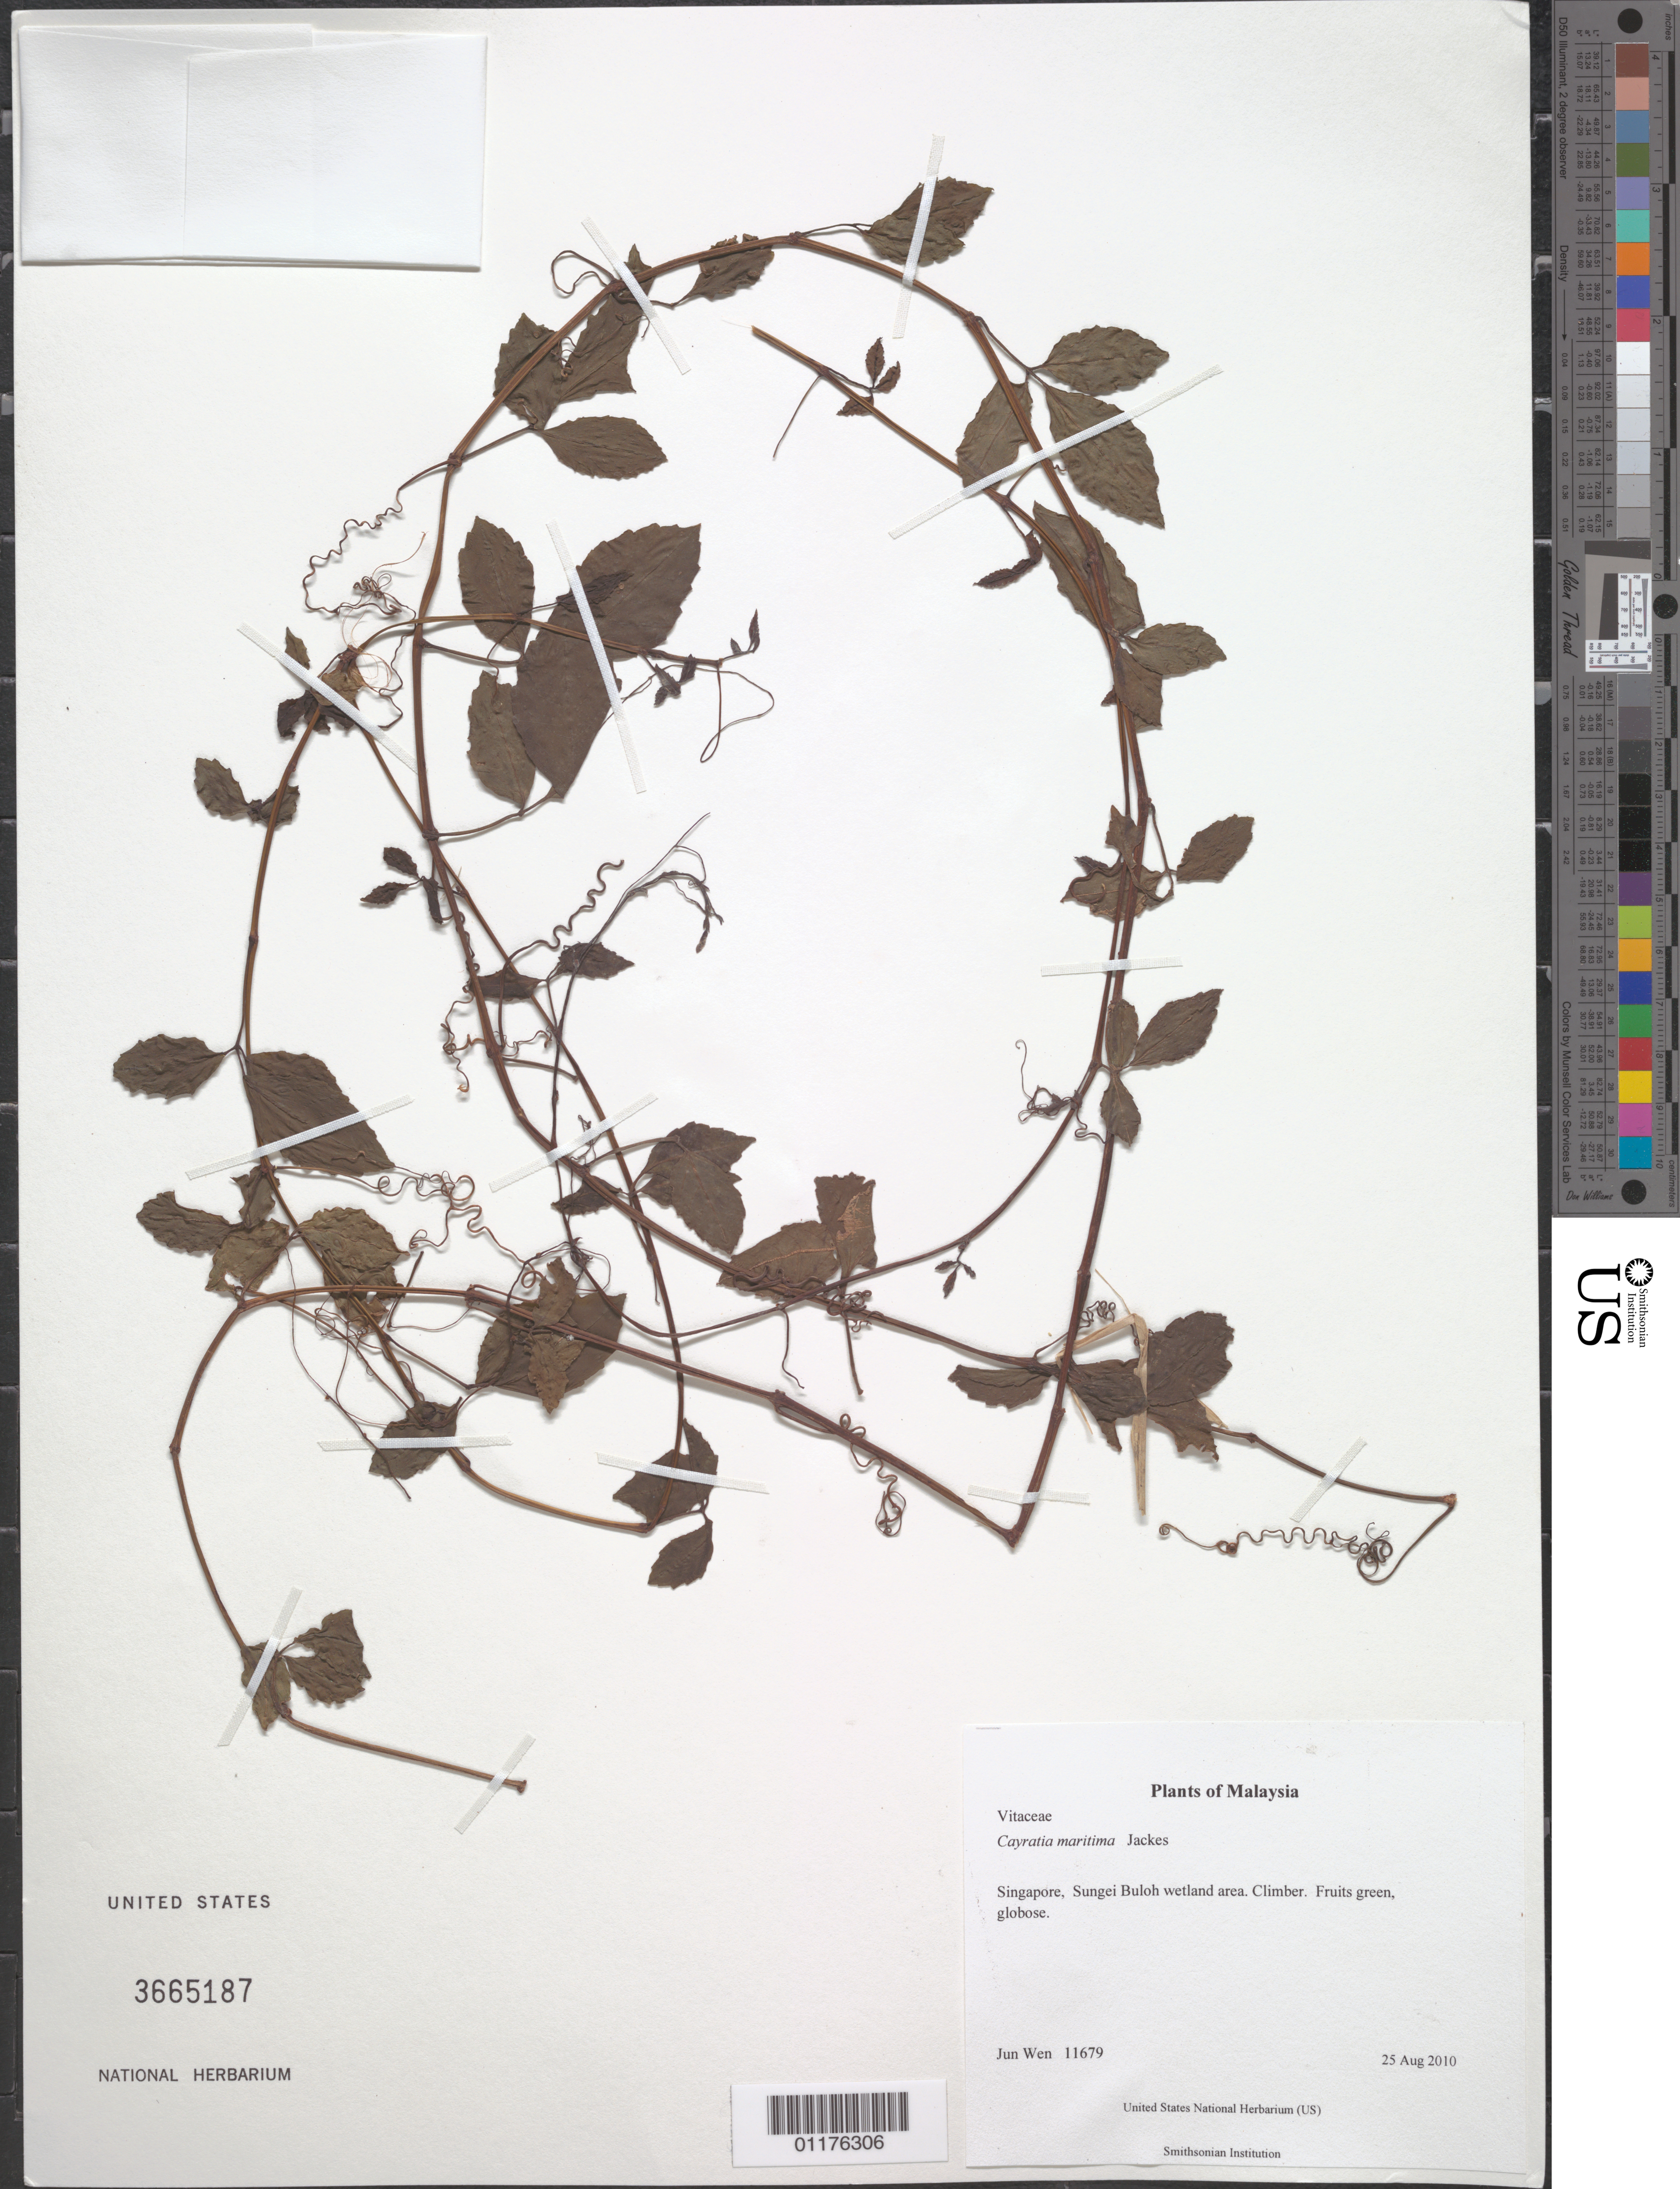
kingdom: Plantae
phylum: Tracheophyta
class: Magnoliopsida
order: Vitales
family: Vitaceae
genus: Causonis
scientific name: Causonis maritima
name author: (Jackes) Jackes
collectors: J. Wen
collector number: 11679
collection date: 2010-08-25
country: Singapore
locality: Sungei Buloh wetland area.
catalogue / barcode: US 3665187